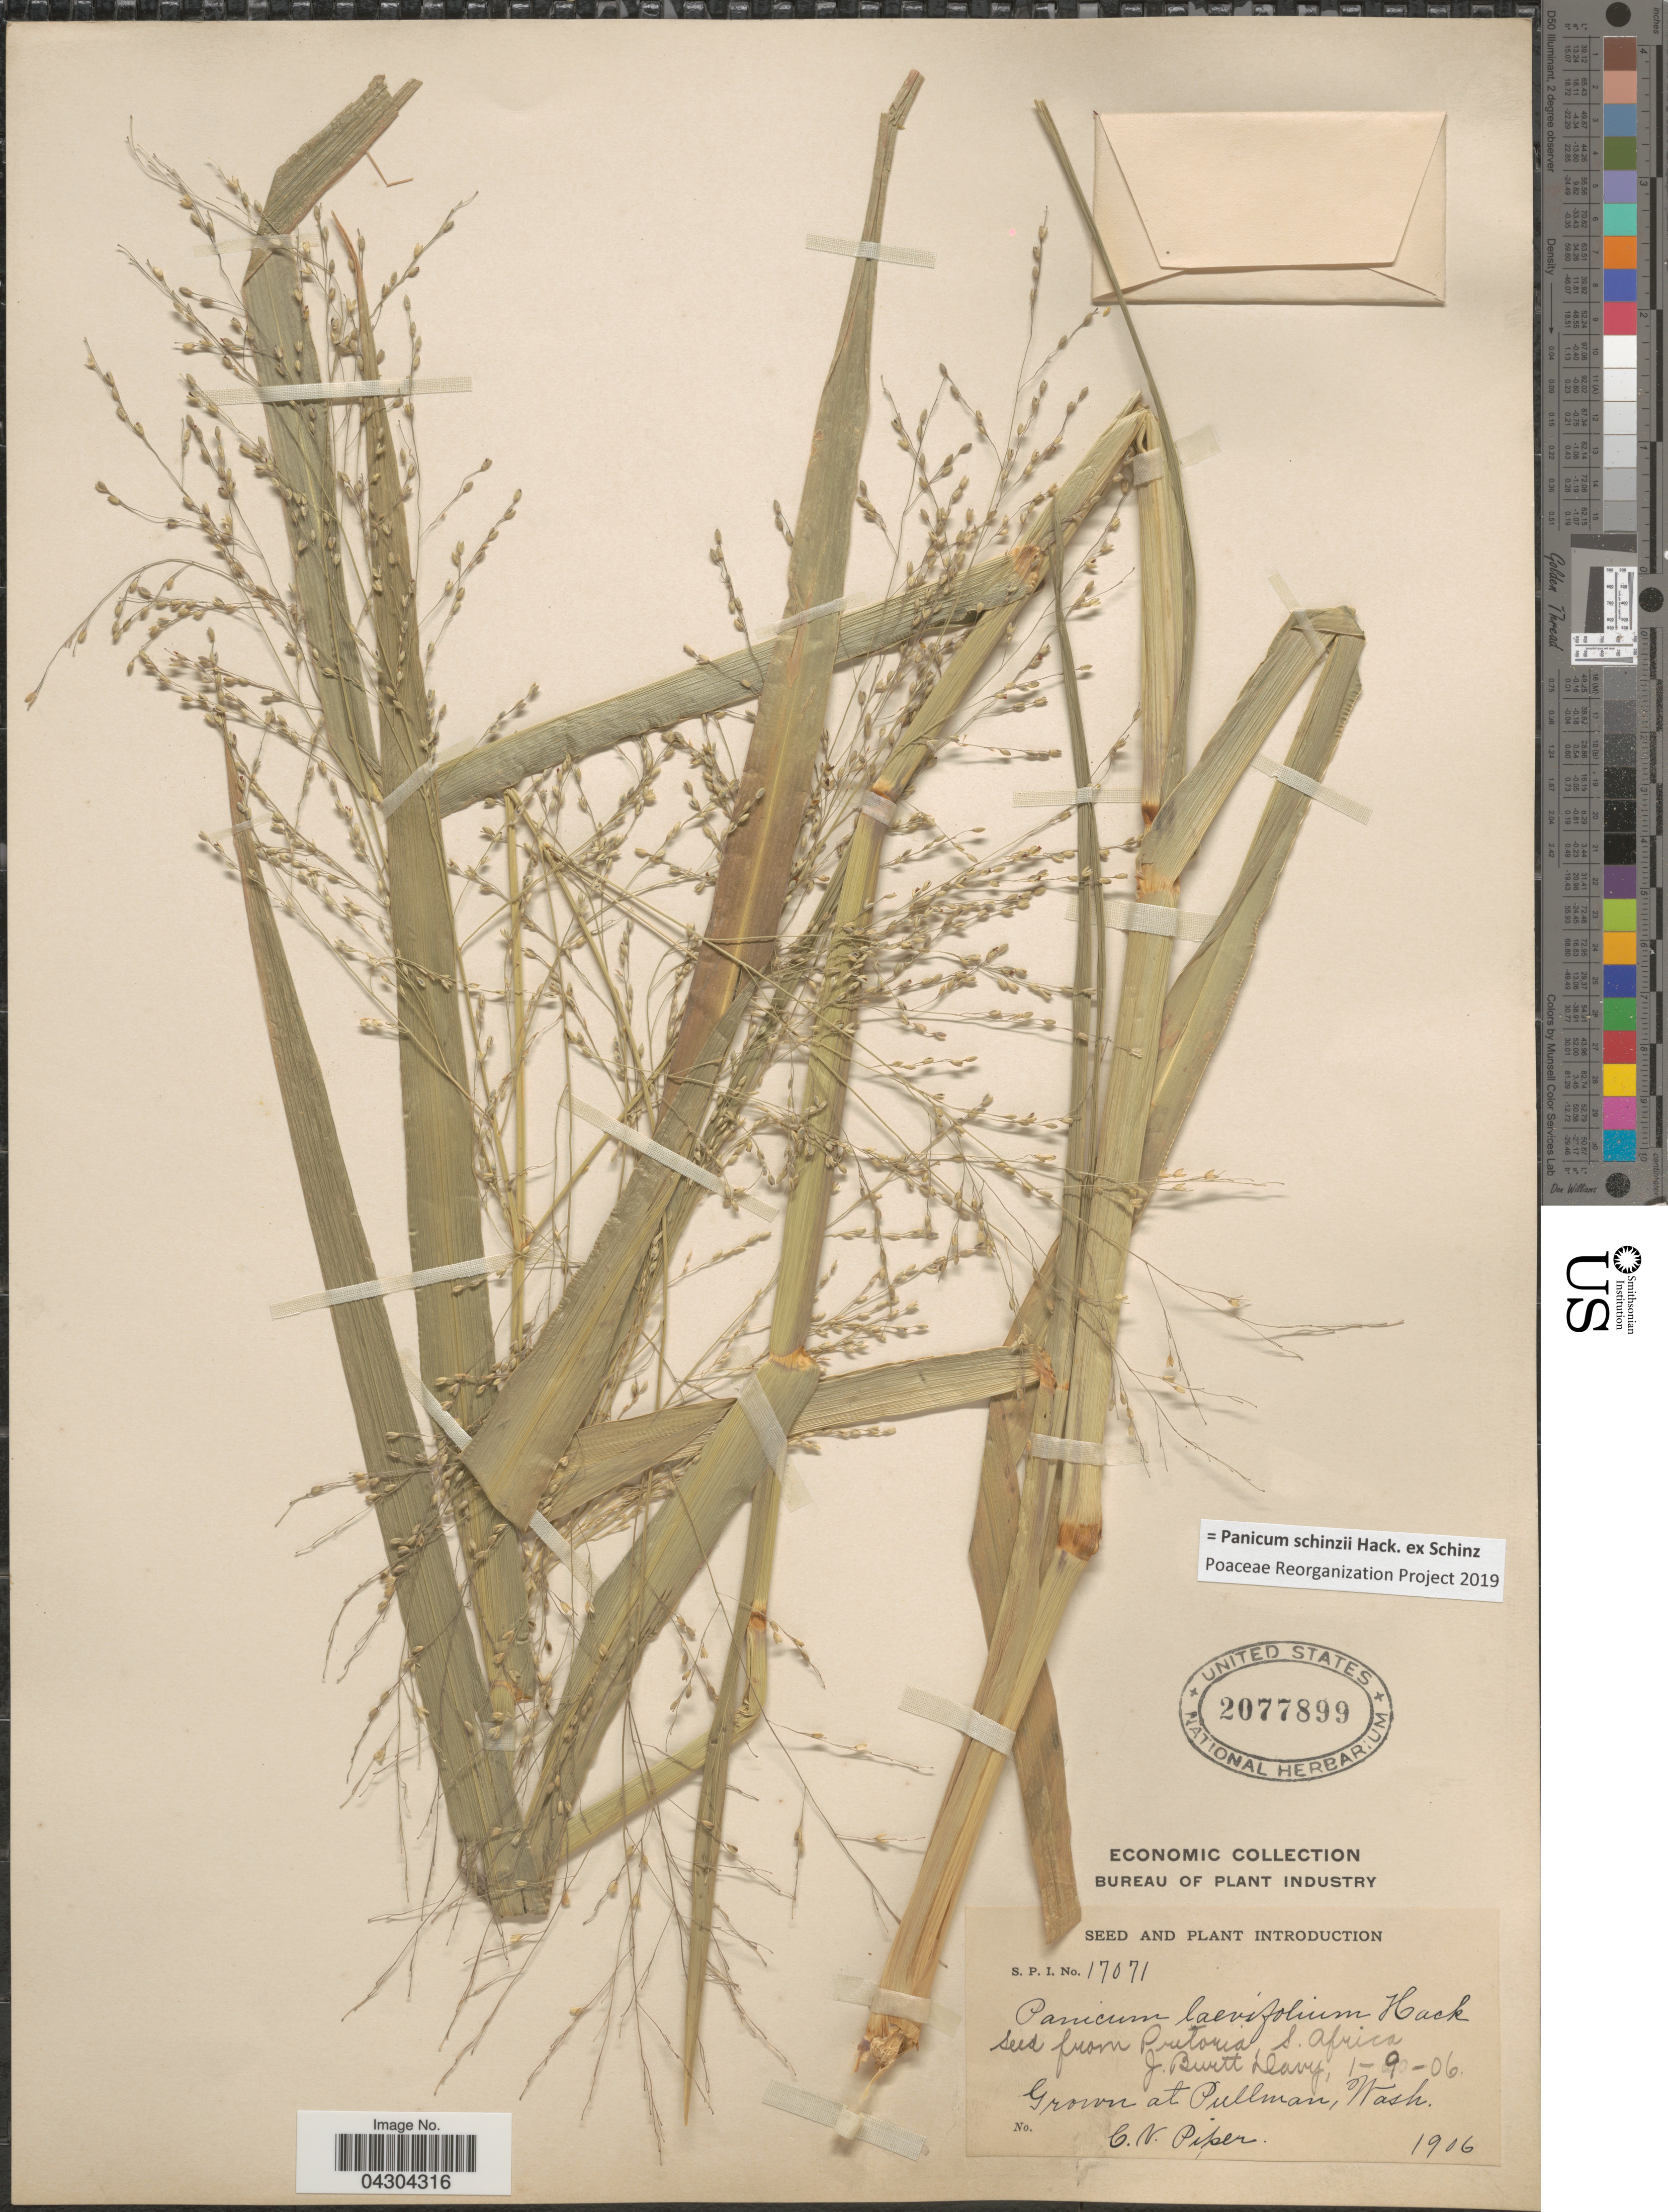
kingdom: Plantae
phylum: Tracheophyta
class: Liliopsida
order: Poales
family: Poaceae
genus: Panicum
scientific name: Panicum schinzii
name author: Hack. ex Schinz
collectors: C. V. Piper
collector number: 17071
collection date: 1906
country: United States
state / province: Washington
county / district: Whitman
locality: At Pullman.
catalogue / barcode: US 2077899